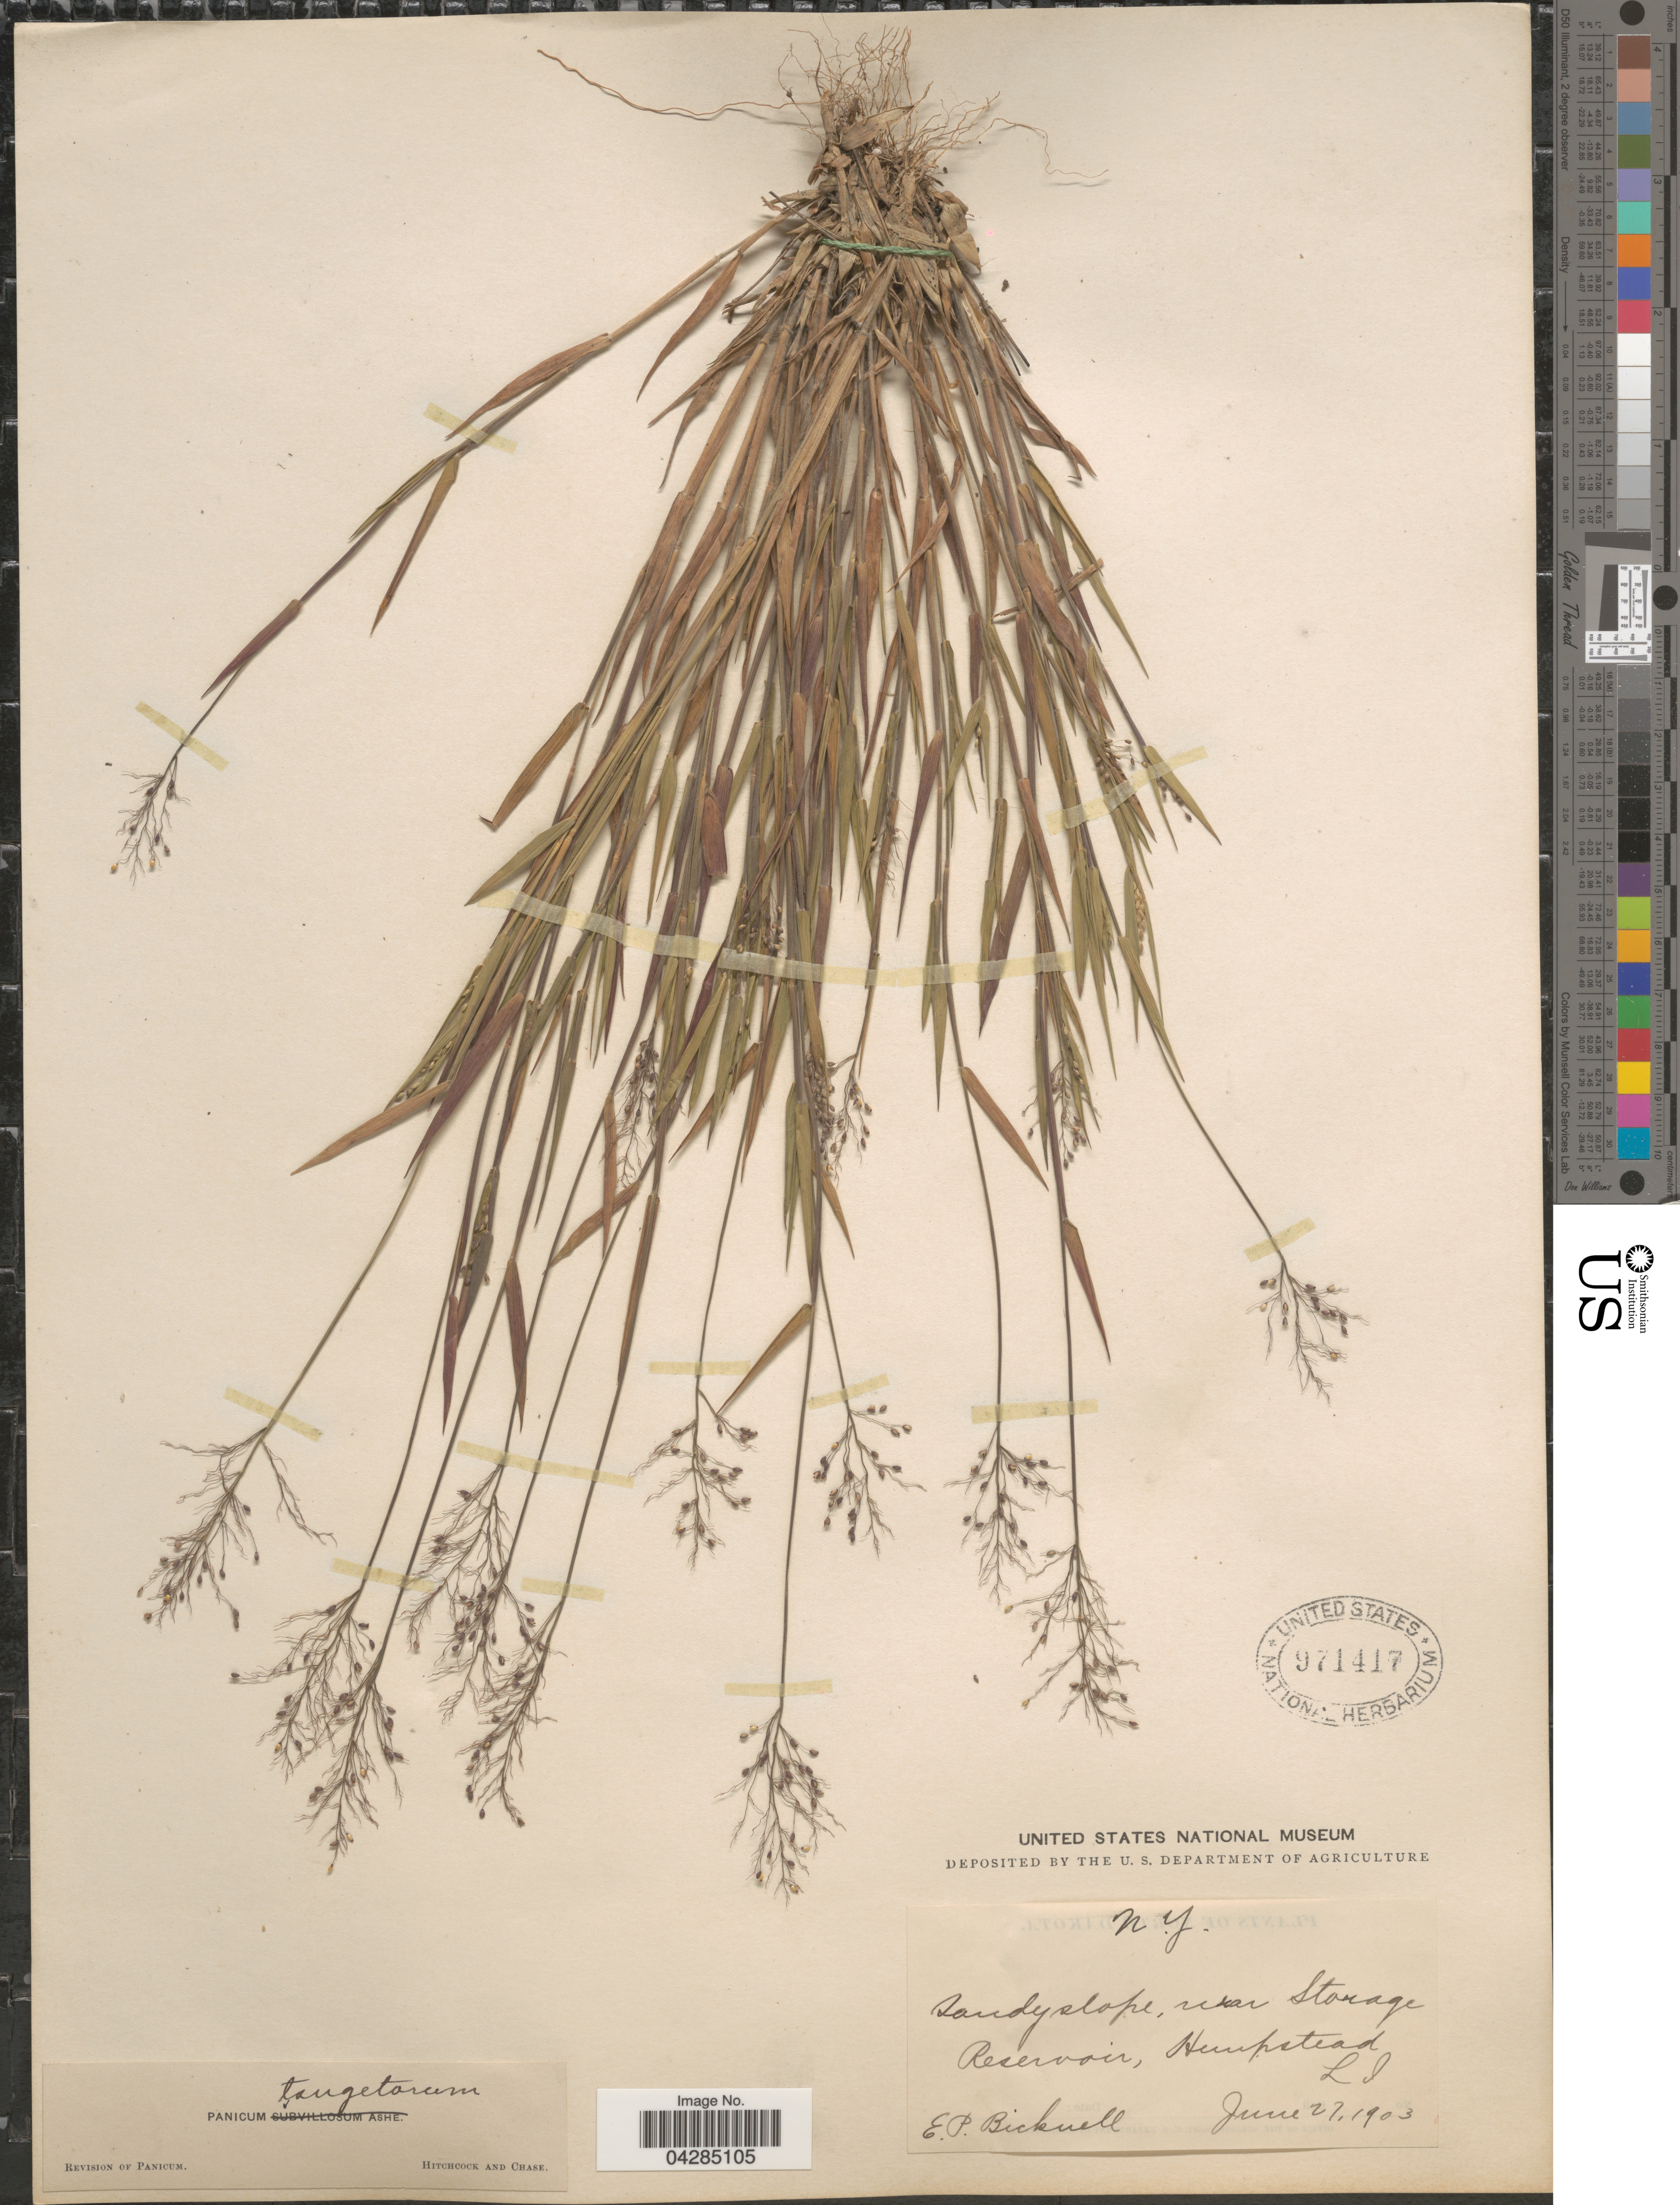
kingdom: Plantae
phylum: Tracheophyta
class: Liliopsida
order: Poales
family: Poaceae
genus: Dichanthelium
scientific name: Dichanthelium portoricense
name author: (Desv. ex Ham.) B.F. Hansen & Wunderlin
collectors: E. P. Bicknell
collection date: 1903-06-27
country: United States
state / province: New York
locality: Reservoir, Hempstead L. I.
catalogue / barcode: US 971417